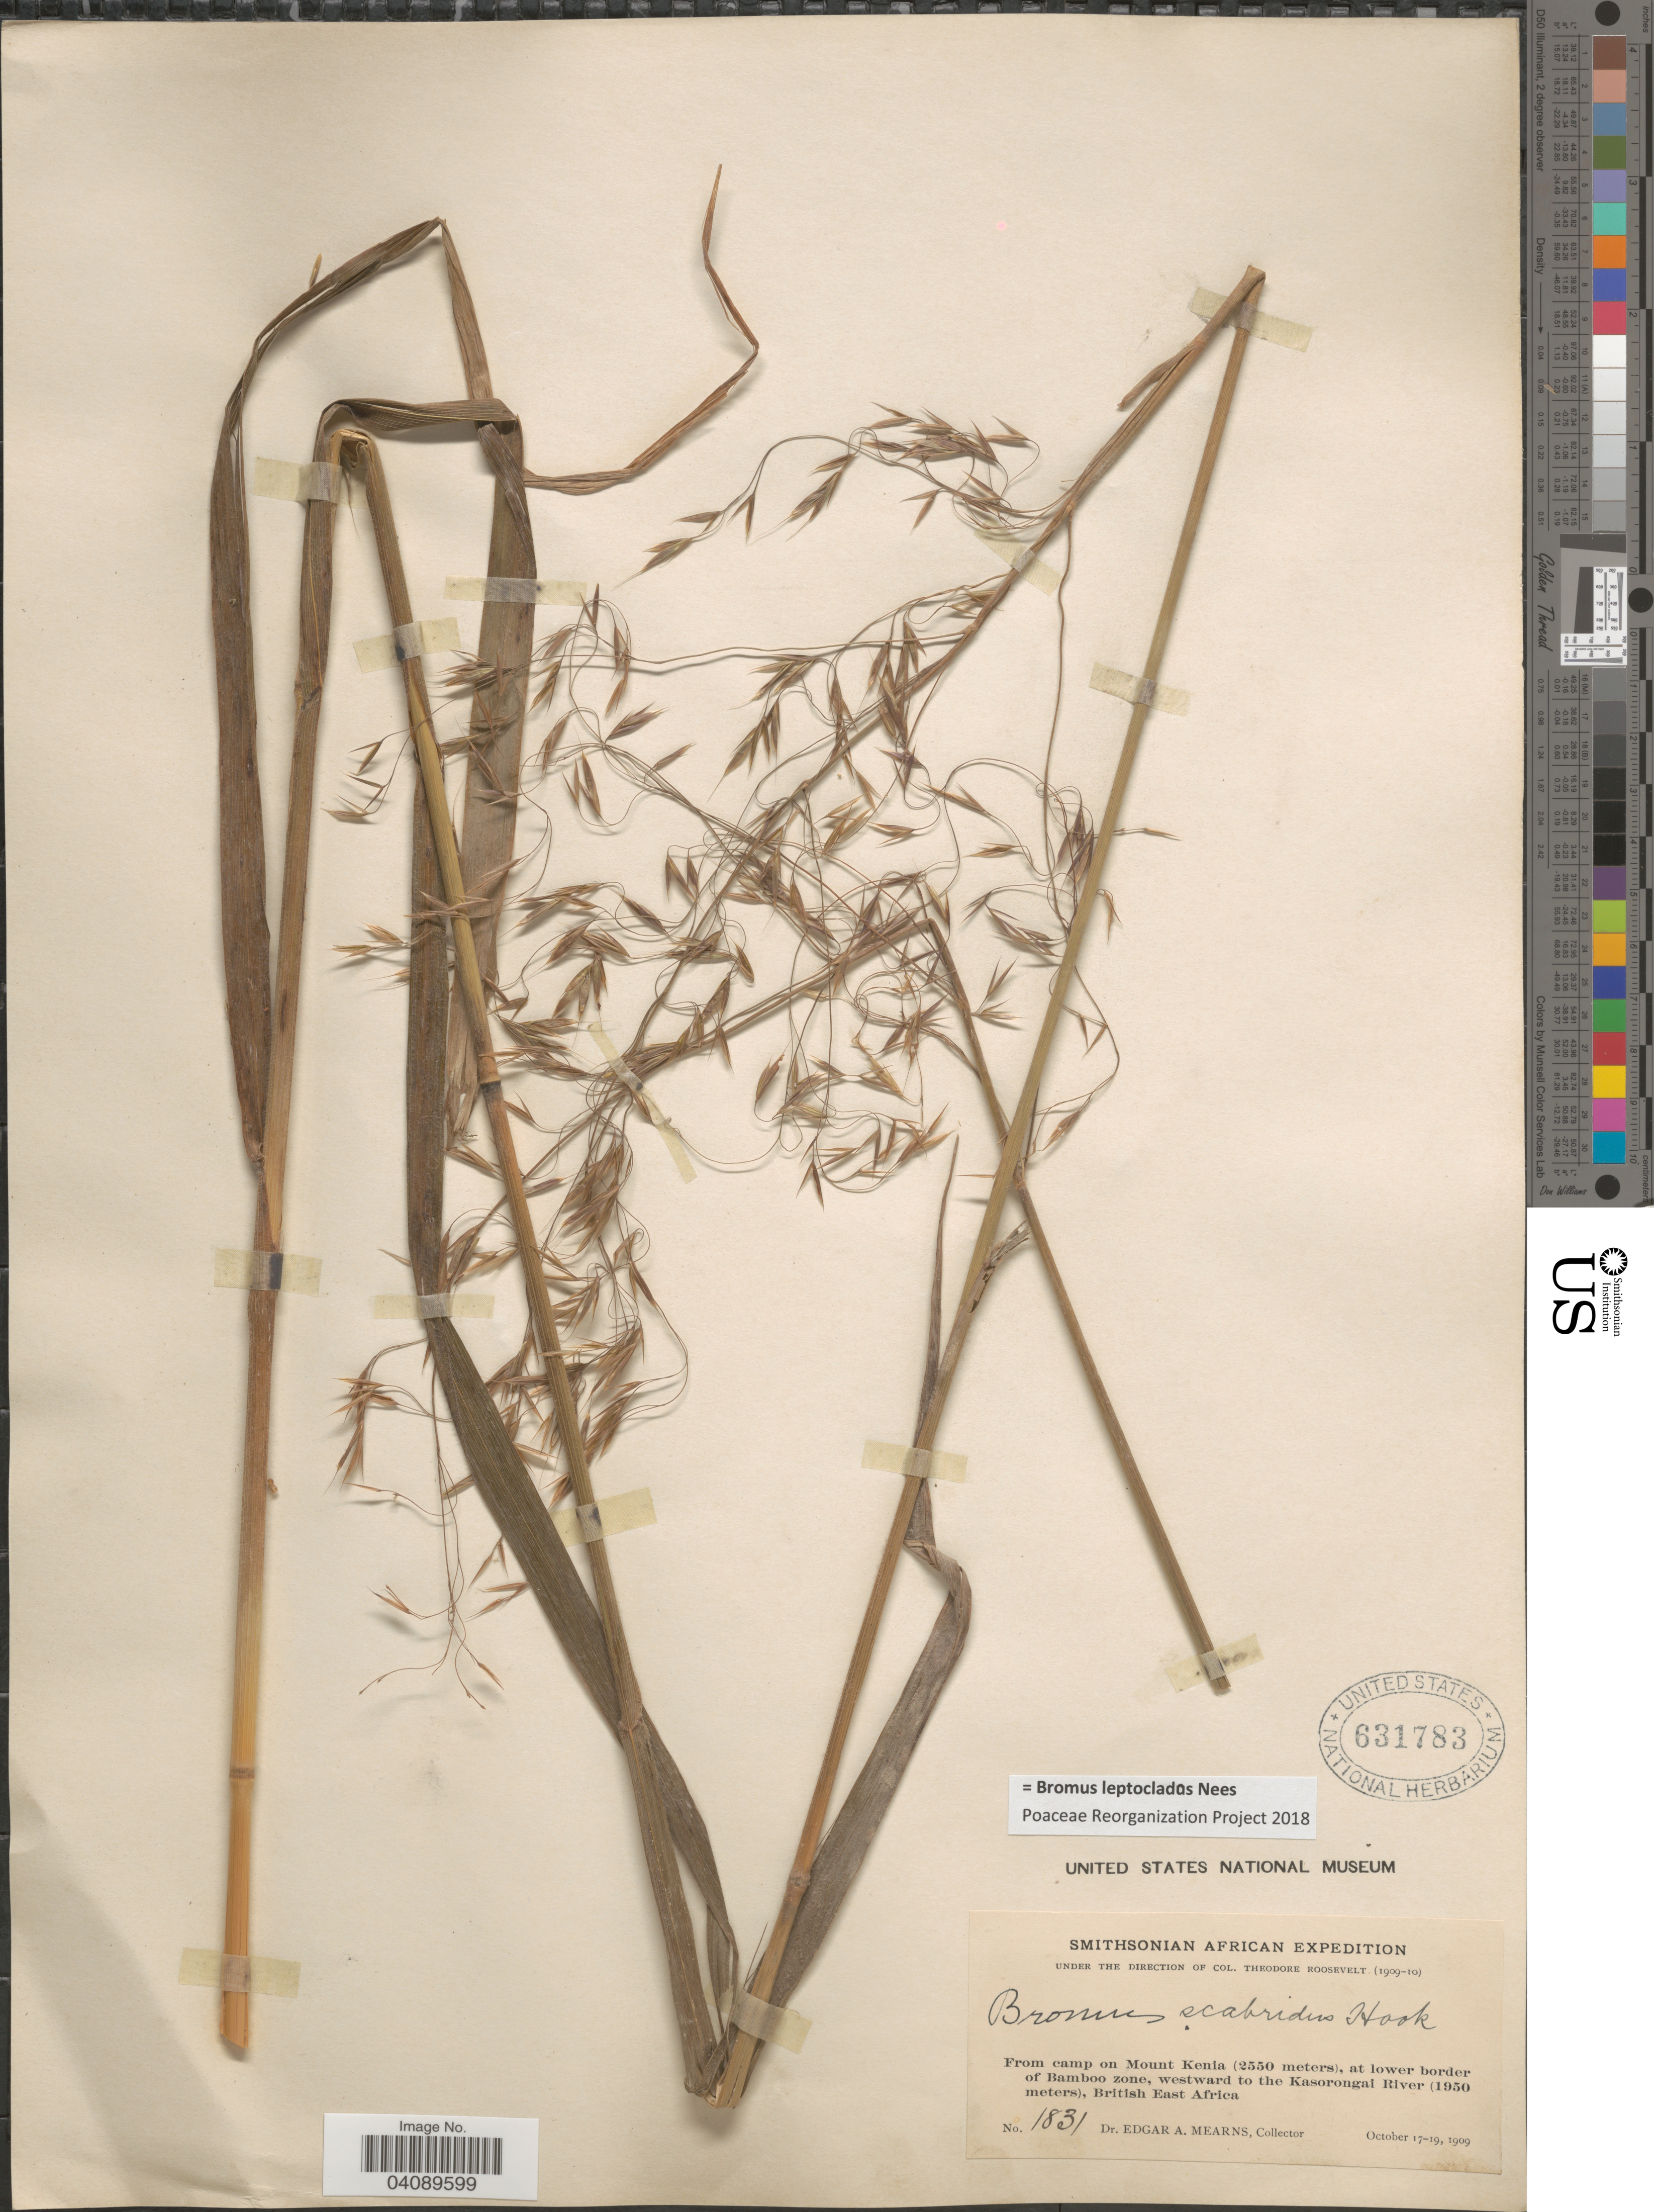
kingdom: Plantae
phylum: Tracheophyta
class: Liliopsida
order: Poales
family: Poaceae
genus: Bromus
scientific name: Bromus leptoclados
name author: Nees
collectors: E. A. Mearns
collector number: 1831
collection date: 1909-10-17/1909-10-19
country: Kenya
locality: Smithsonian African Expedition. From camp on Mount Kenia, at lower border of Bamboo zone, westward to the Kasorongai River, British East Africa.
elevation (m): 1950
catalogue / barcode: US 631783